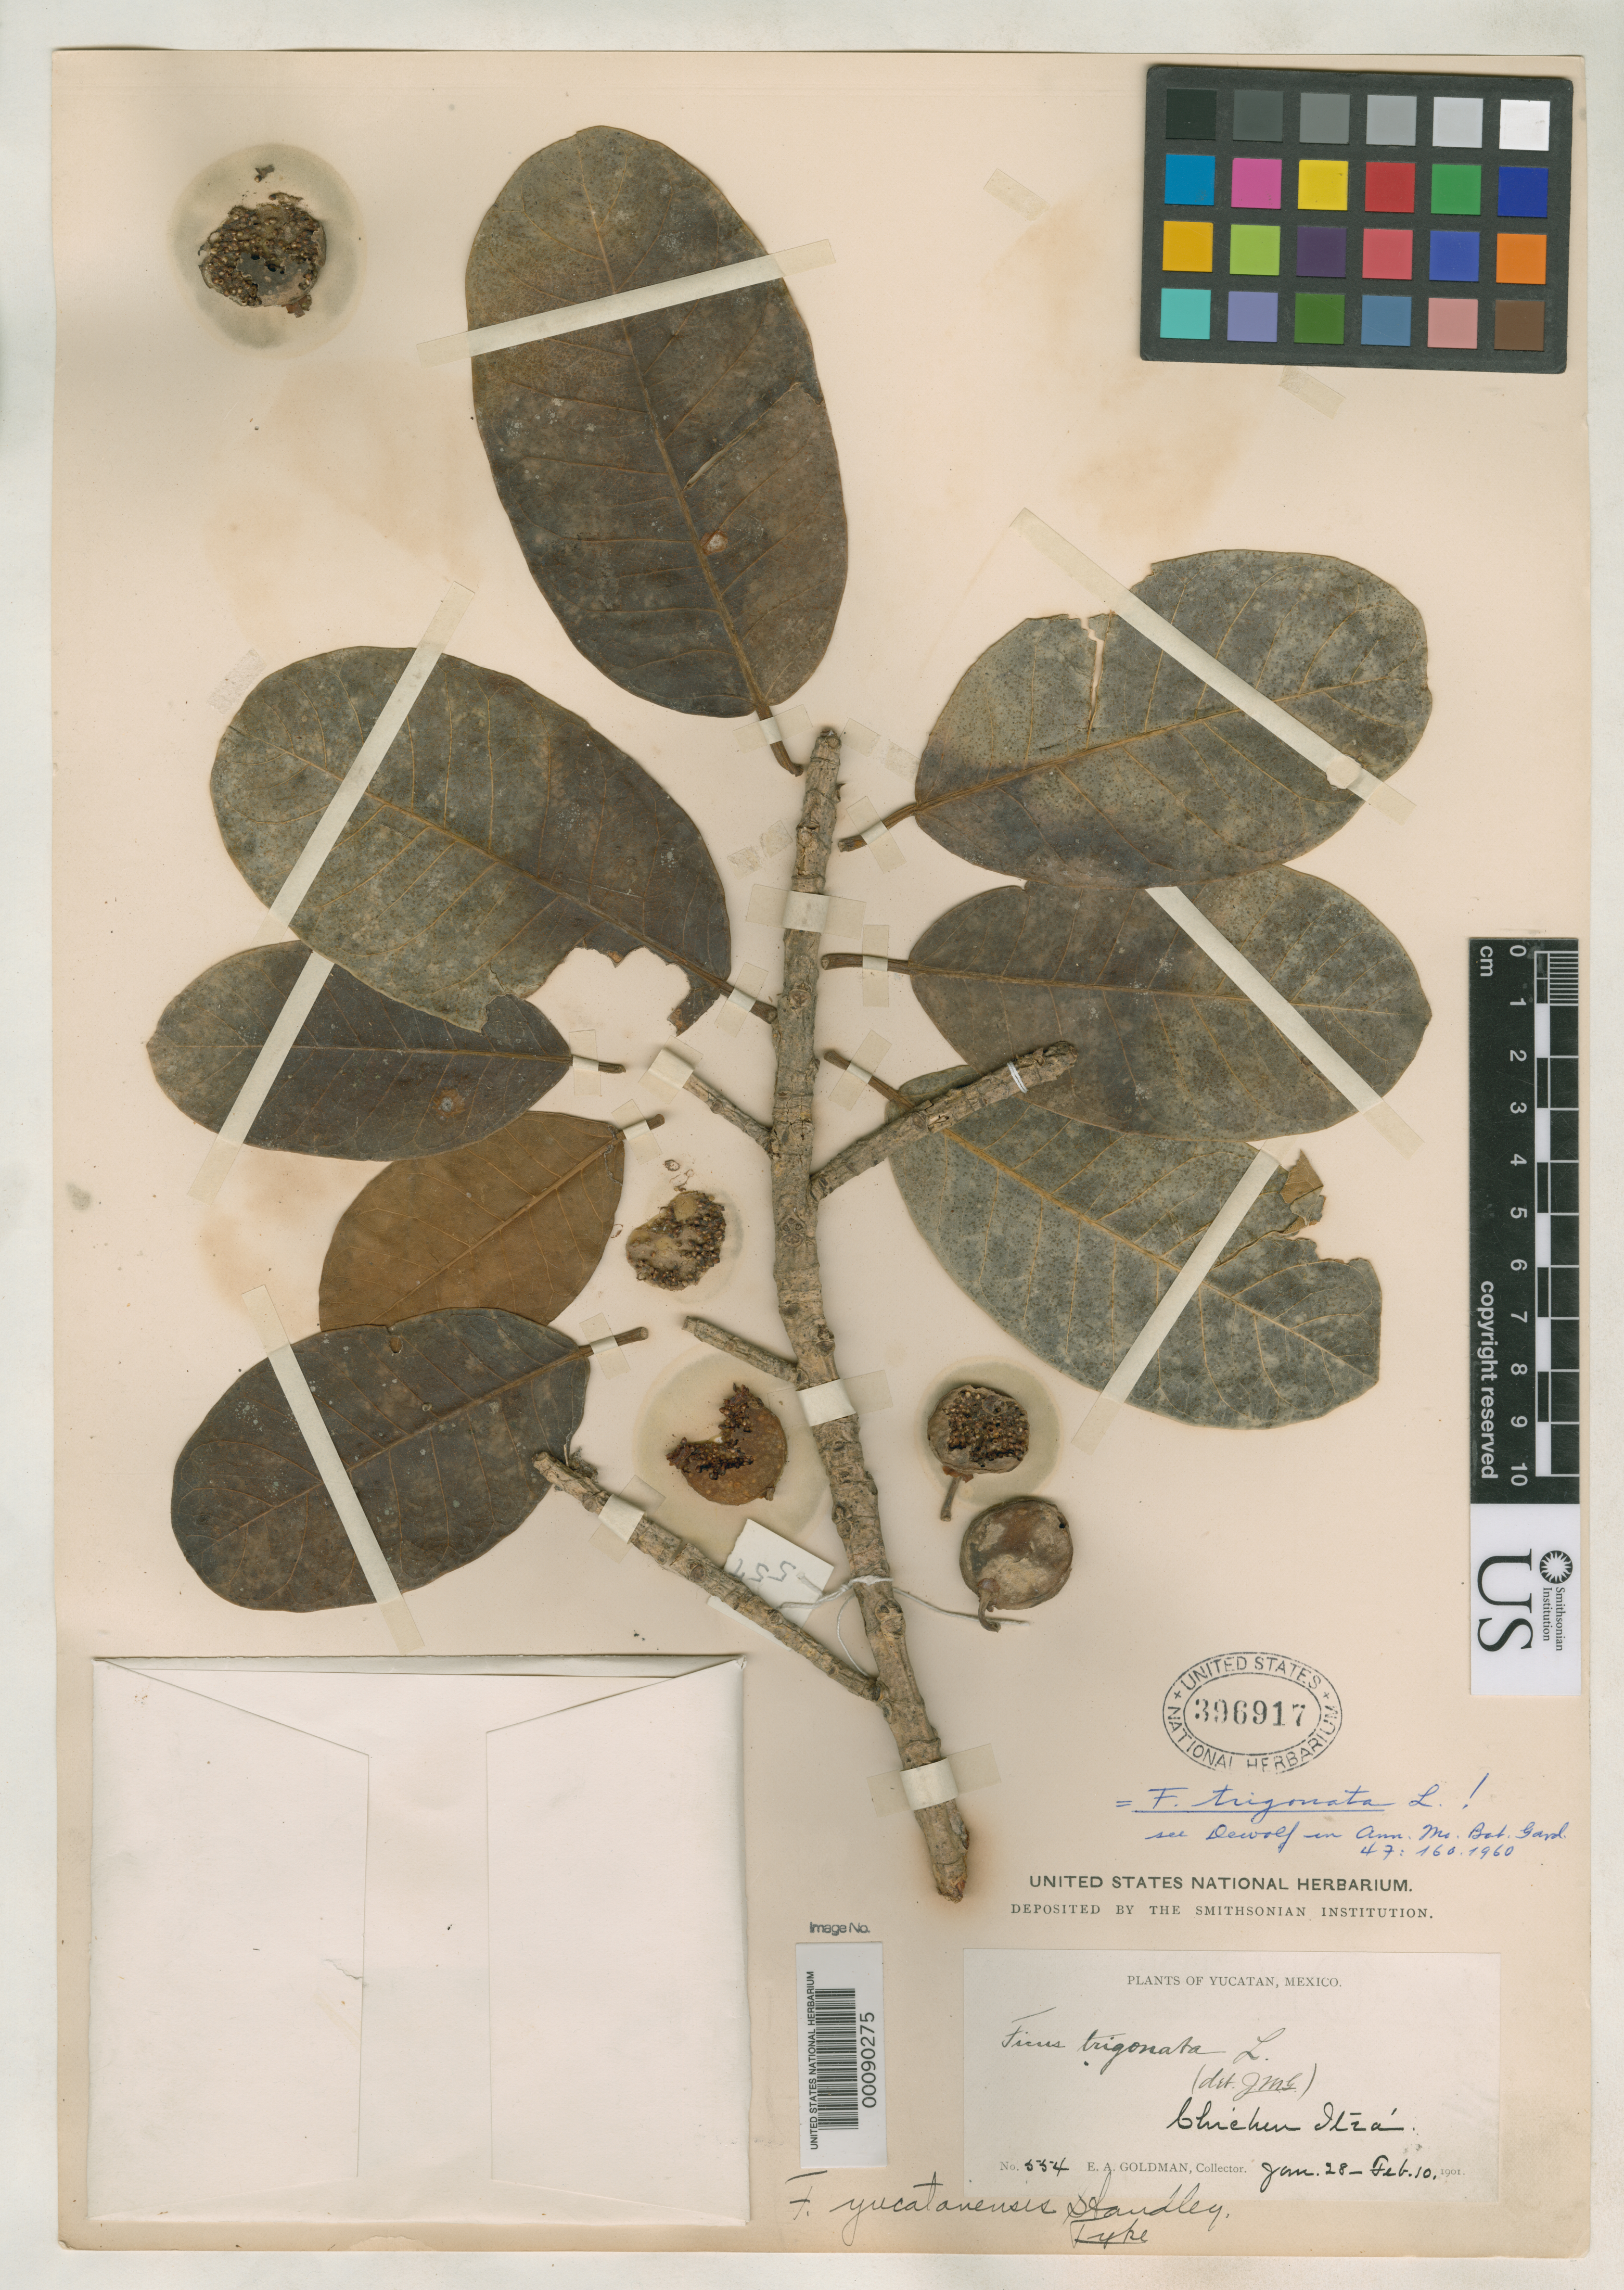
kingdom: Plantae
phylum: Tracheophyta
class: Magnoliopsida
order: Rosales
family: Moraceae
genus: Ficus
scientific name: Ficus yucatanensis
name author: Standl.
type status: Holotype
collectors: E. A. Goldman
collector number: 554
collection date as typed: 28 Jan 1901 to 10 Feb 1901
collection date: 1901-01-28/1901-02-10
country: Mexico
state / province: Yucatán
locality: Chichen Itza.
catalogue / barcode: US 396917